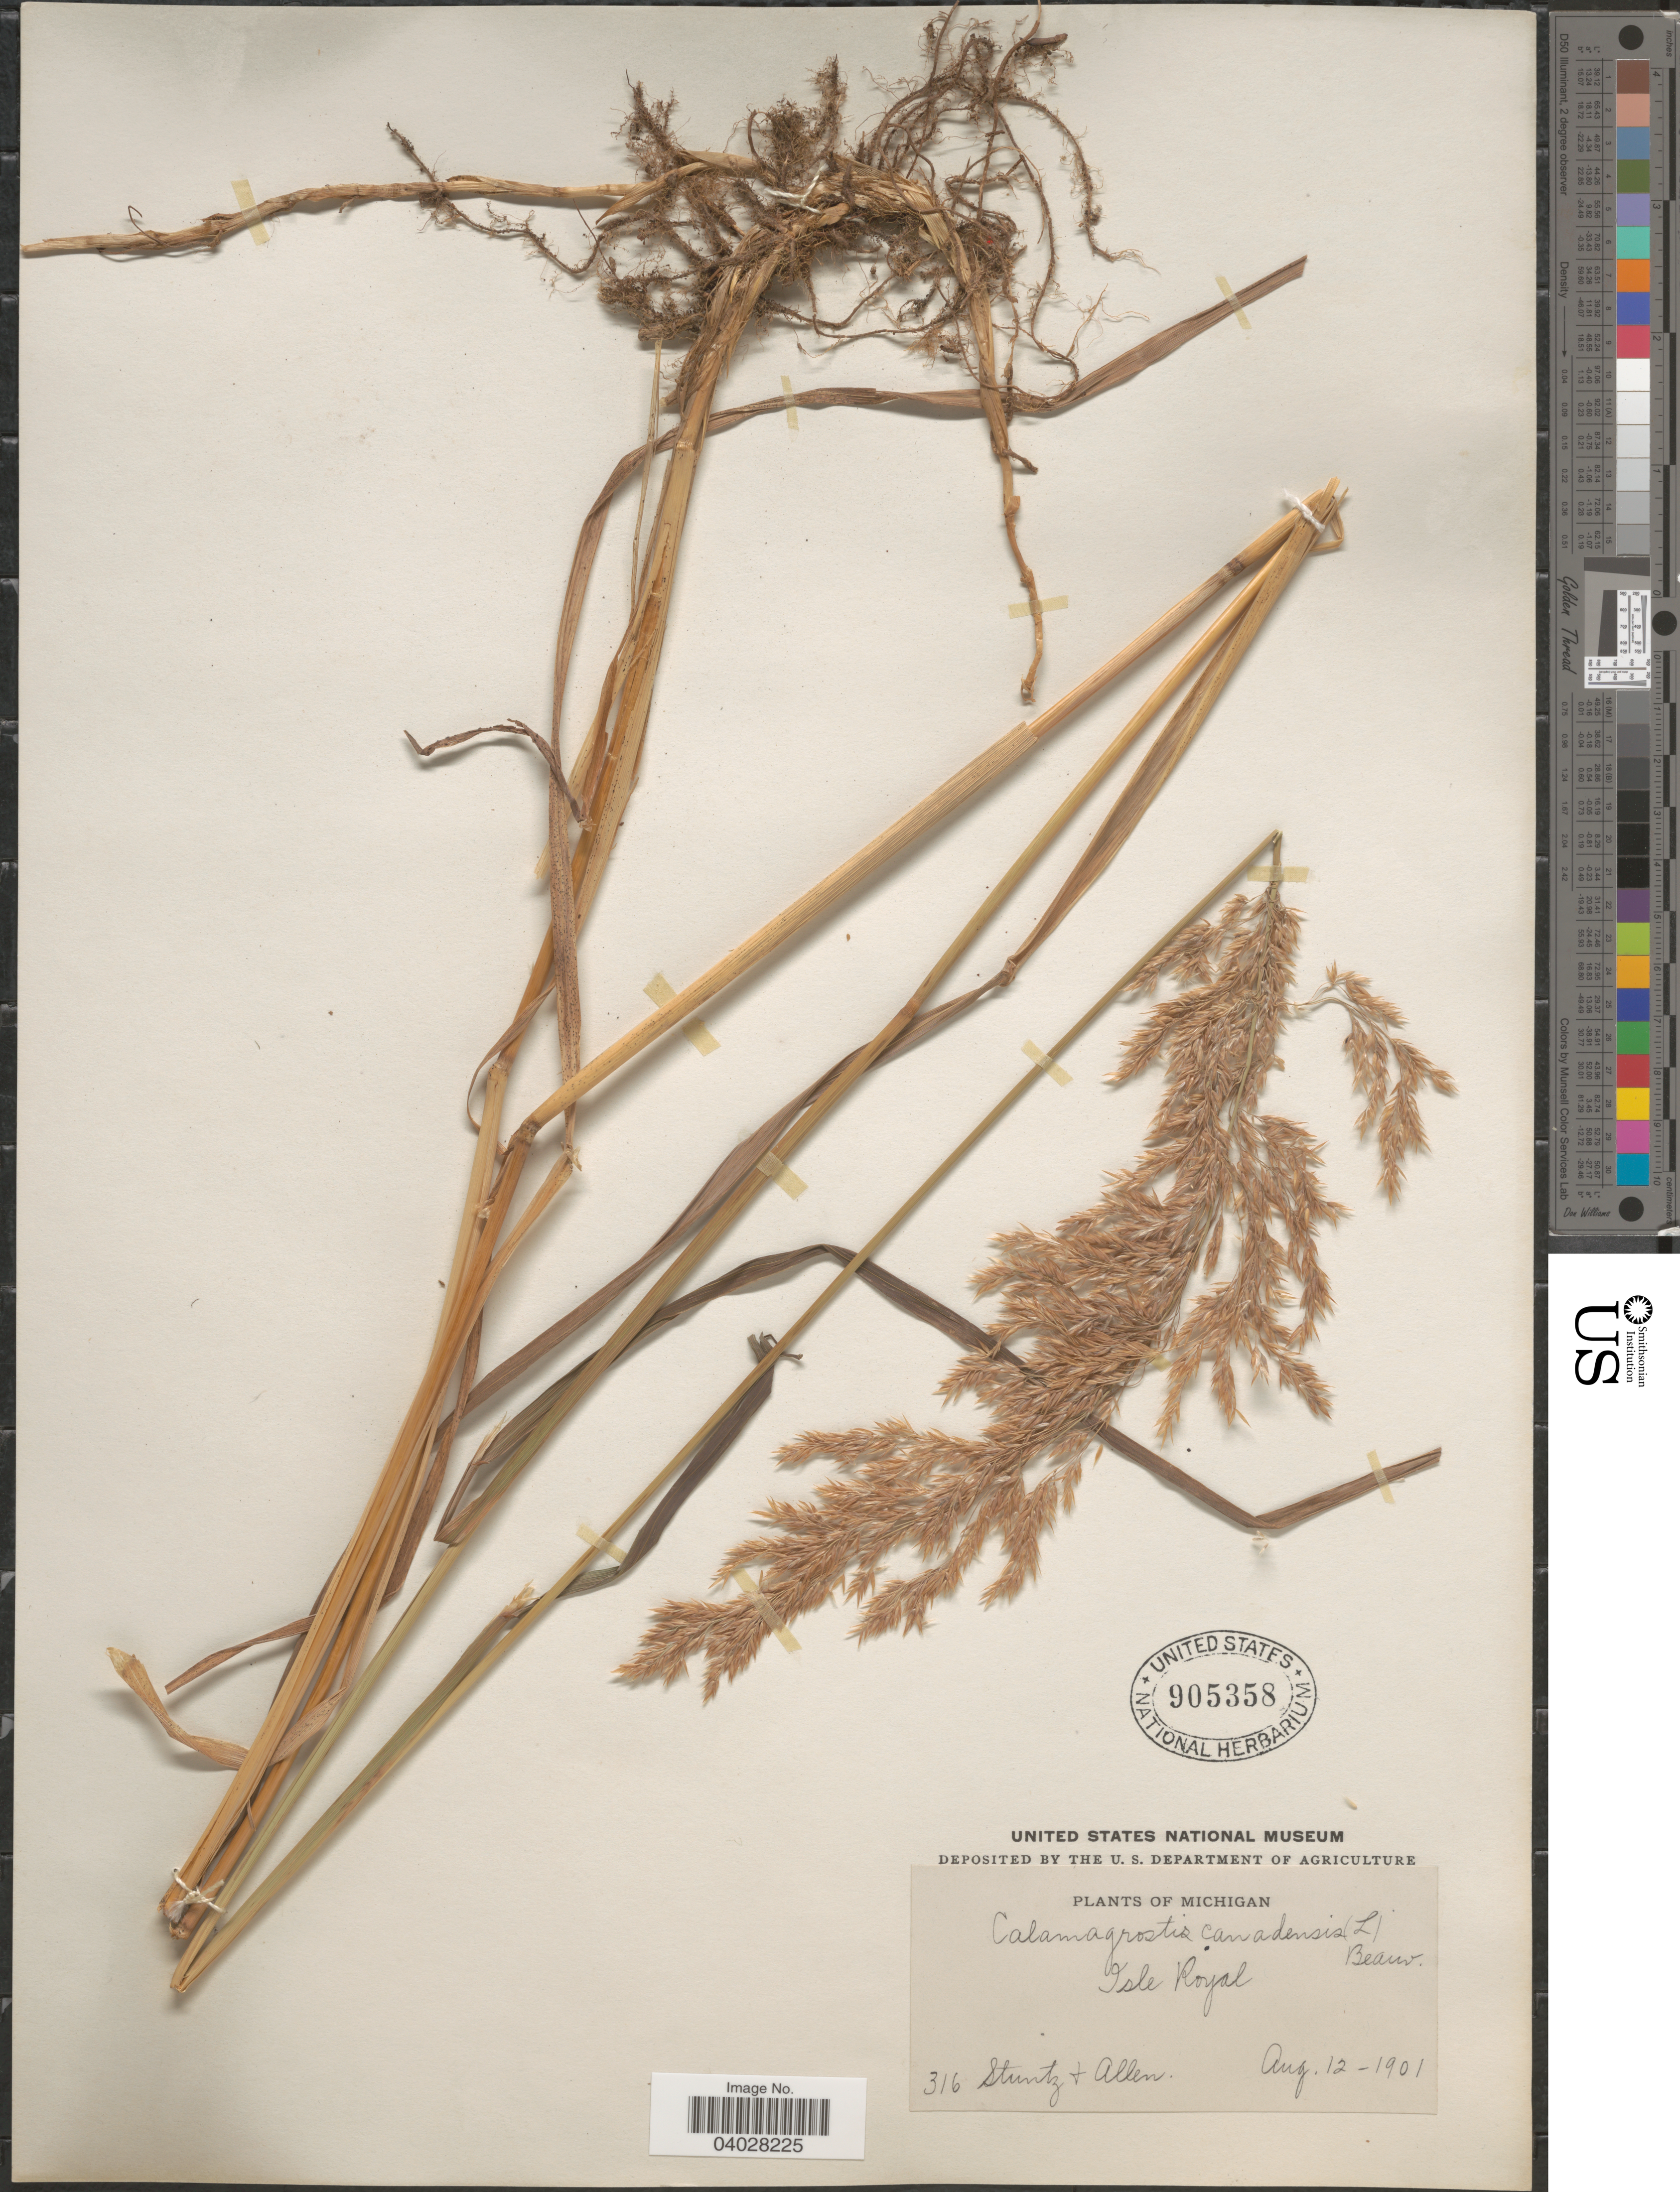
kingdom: Plantae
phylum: Tracheophyta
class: Liliopsida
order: Poales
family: Poaceae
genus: Calamagrostis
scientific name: Calamagrostis canadensis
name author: (Michx.) P. Beauv.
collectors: Stuntz & -- Allen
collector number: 316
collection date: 1901-08-12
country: United States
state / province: Michigan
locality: Isle Royal.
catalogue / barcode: US 905358